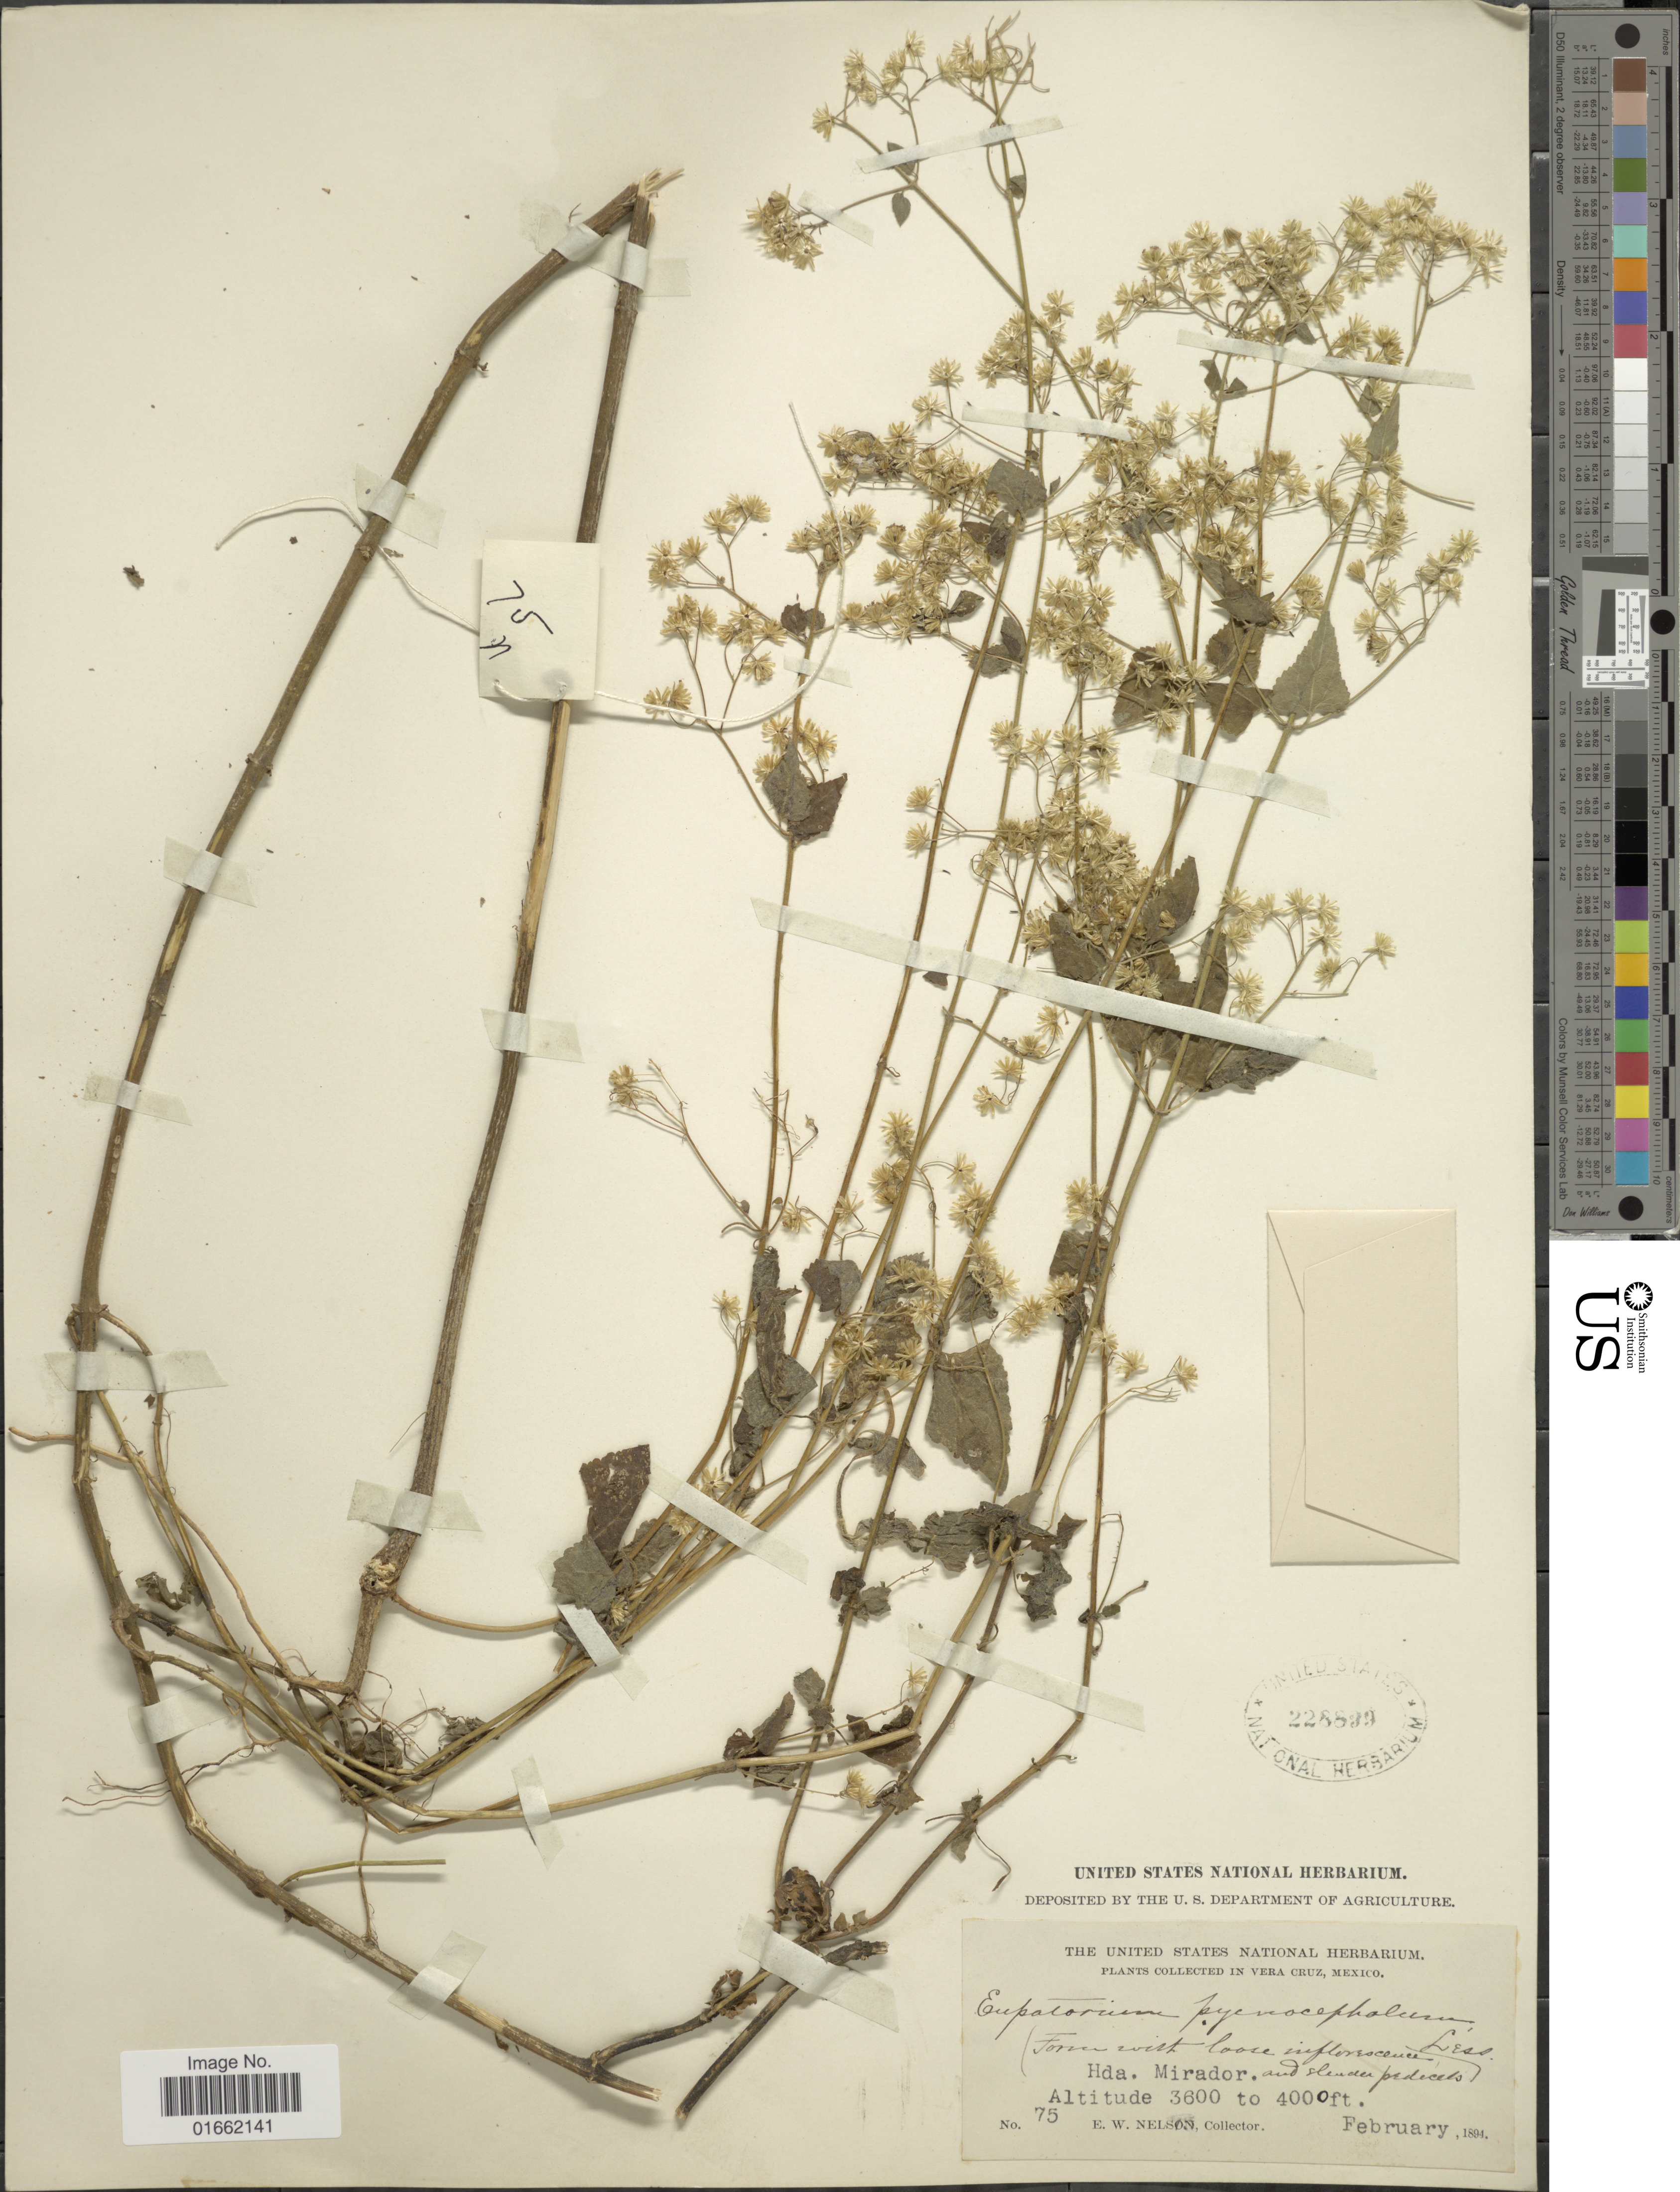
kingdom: Plantae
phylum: Tracheophyta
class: Magnoliopsida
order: Asterales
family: Asteraceae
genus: Fleischmannia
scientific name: Fleischmannia sp.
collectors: E. W. Nelson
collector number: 75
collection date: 1894-02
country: Mexico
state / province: Veracruz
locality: Vera Cruz. Hda. Mirador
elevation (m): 1097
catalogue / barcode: US 228839